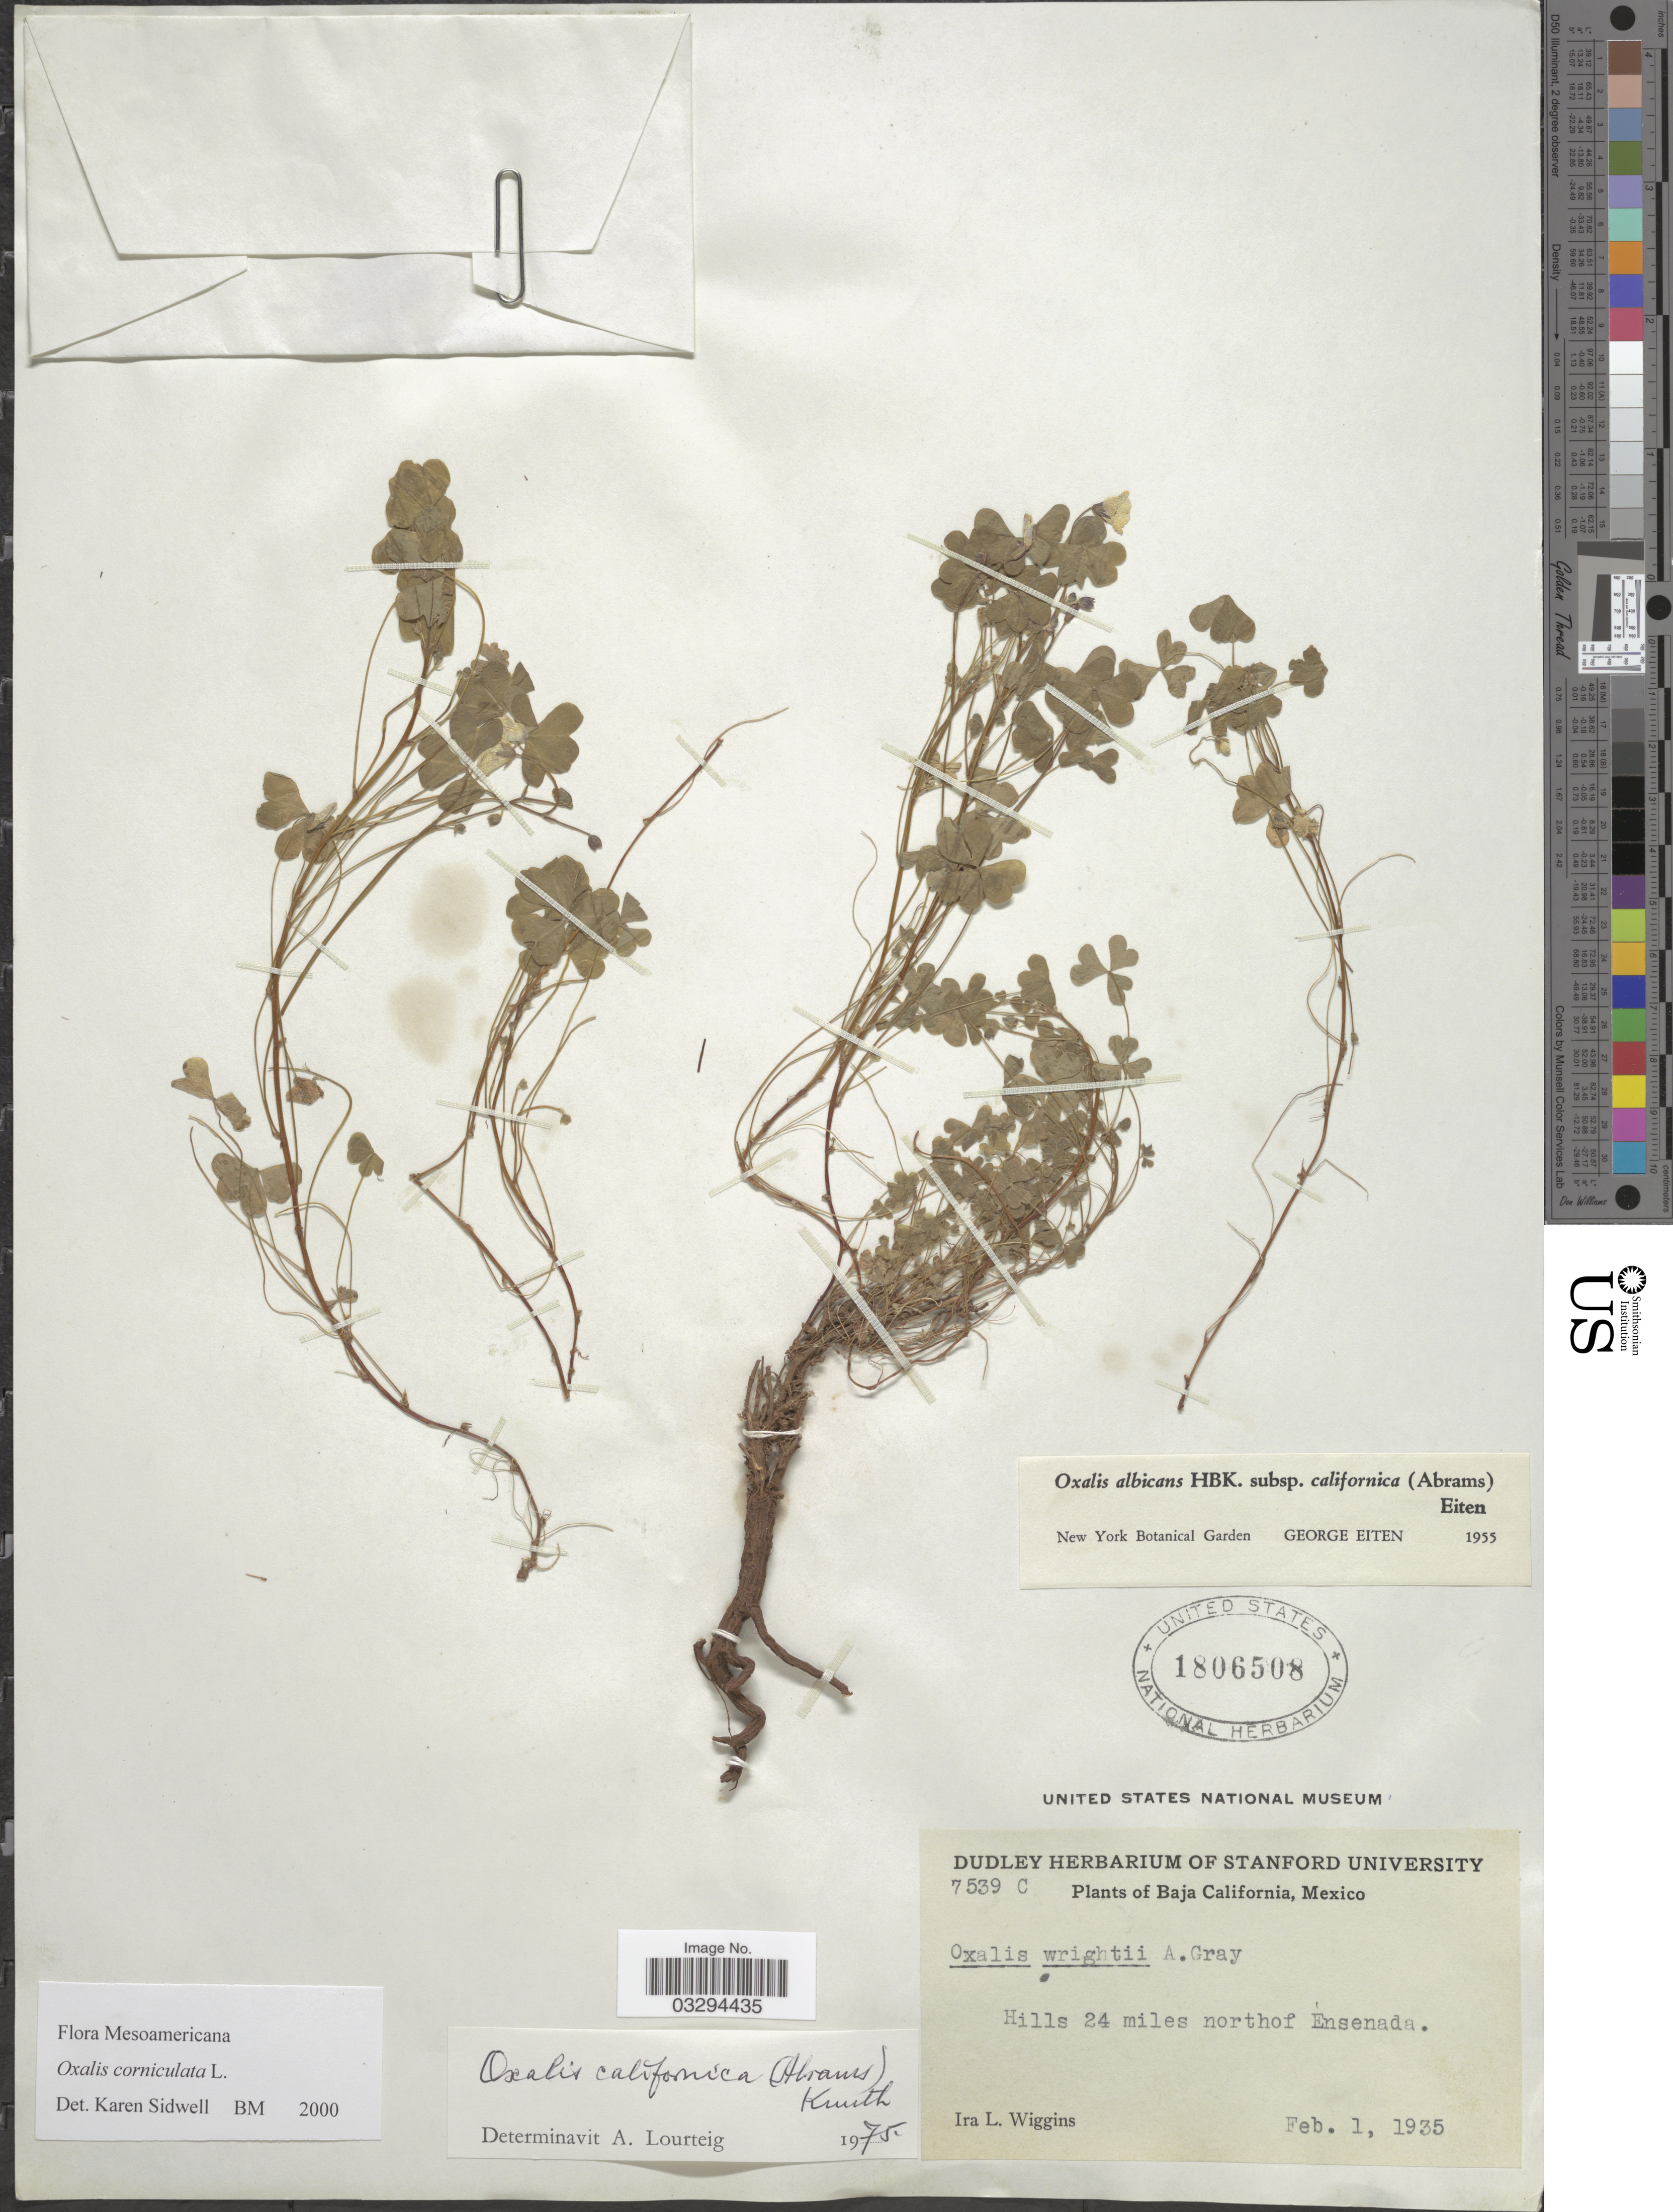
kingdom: Plantae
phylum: Tracheophyta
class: Magnoliopsida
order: Oxalidales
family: Oxalidaceae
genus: Oxalis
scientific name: Oxalis corniculata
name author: L.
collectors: I. L. Wiggins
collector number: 7539C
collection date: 1935-02-01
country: Mexico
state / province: Baja California Norte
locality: Hills 24 miles north of Ensenada.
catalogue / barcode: US 1806508